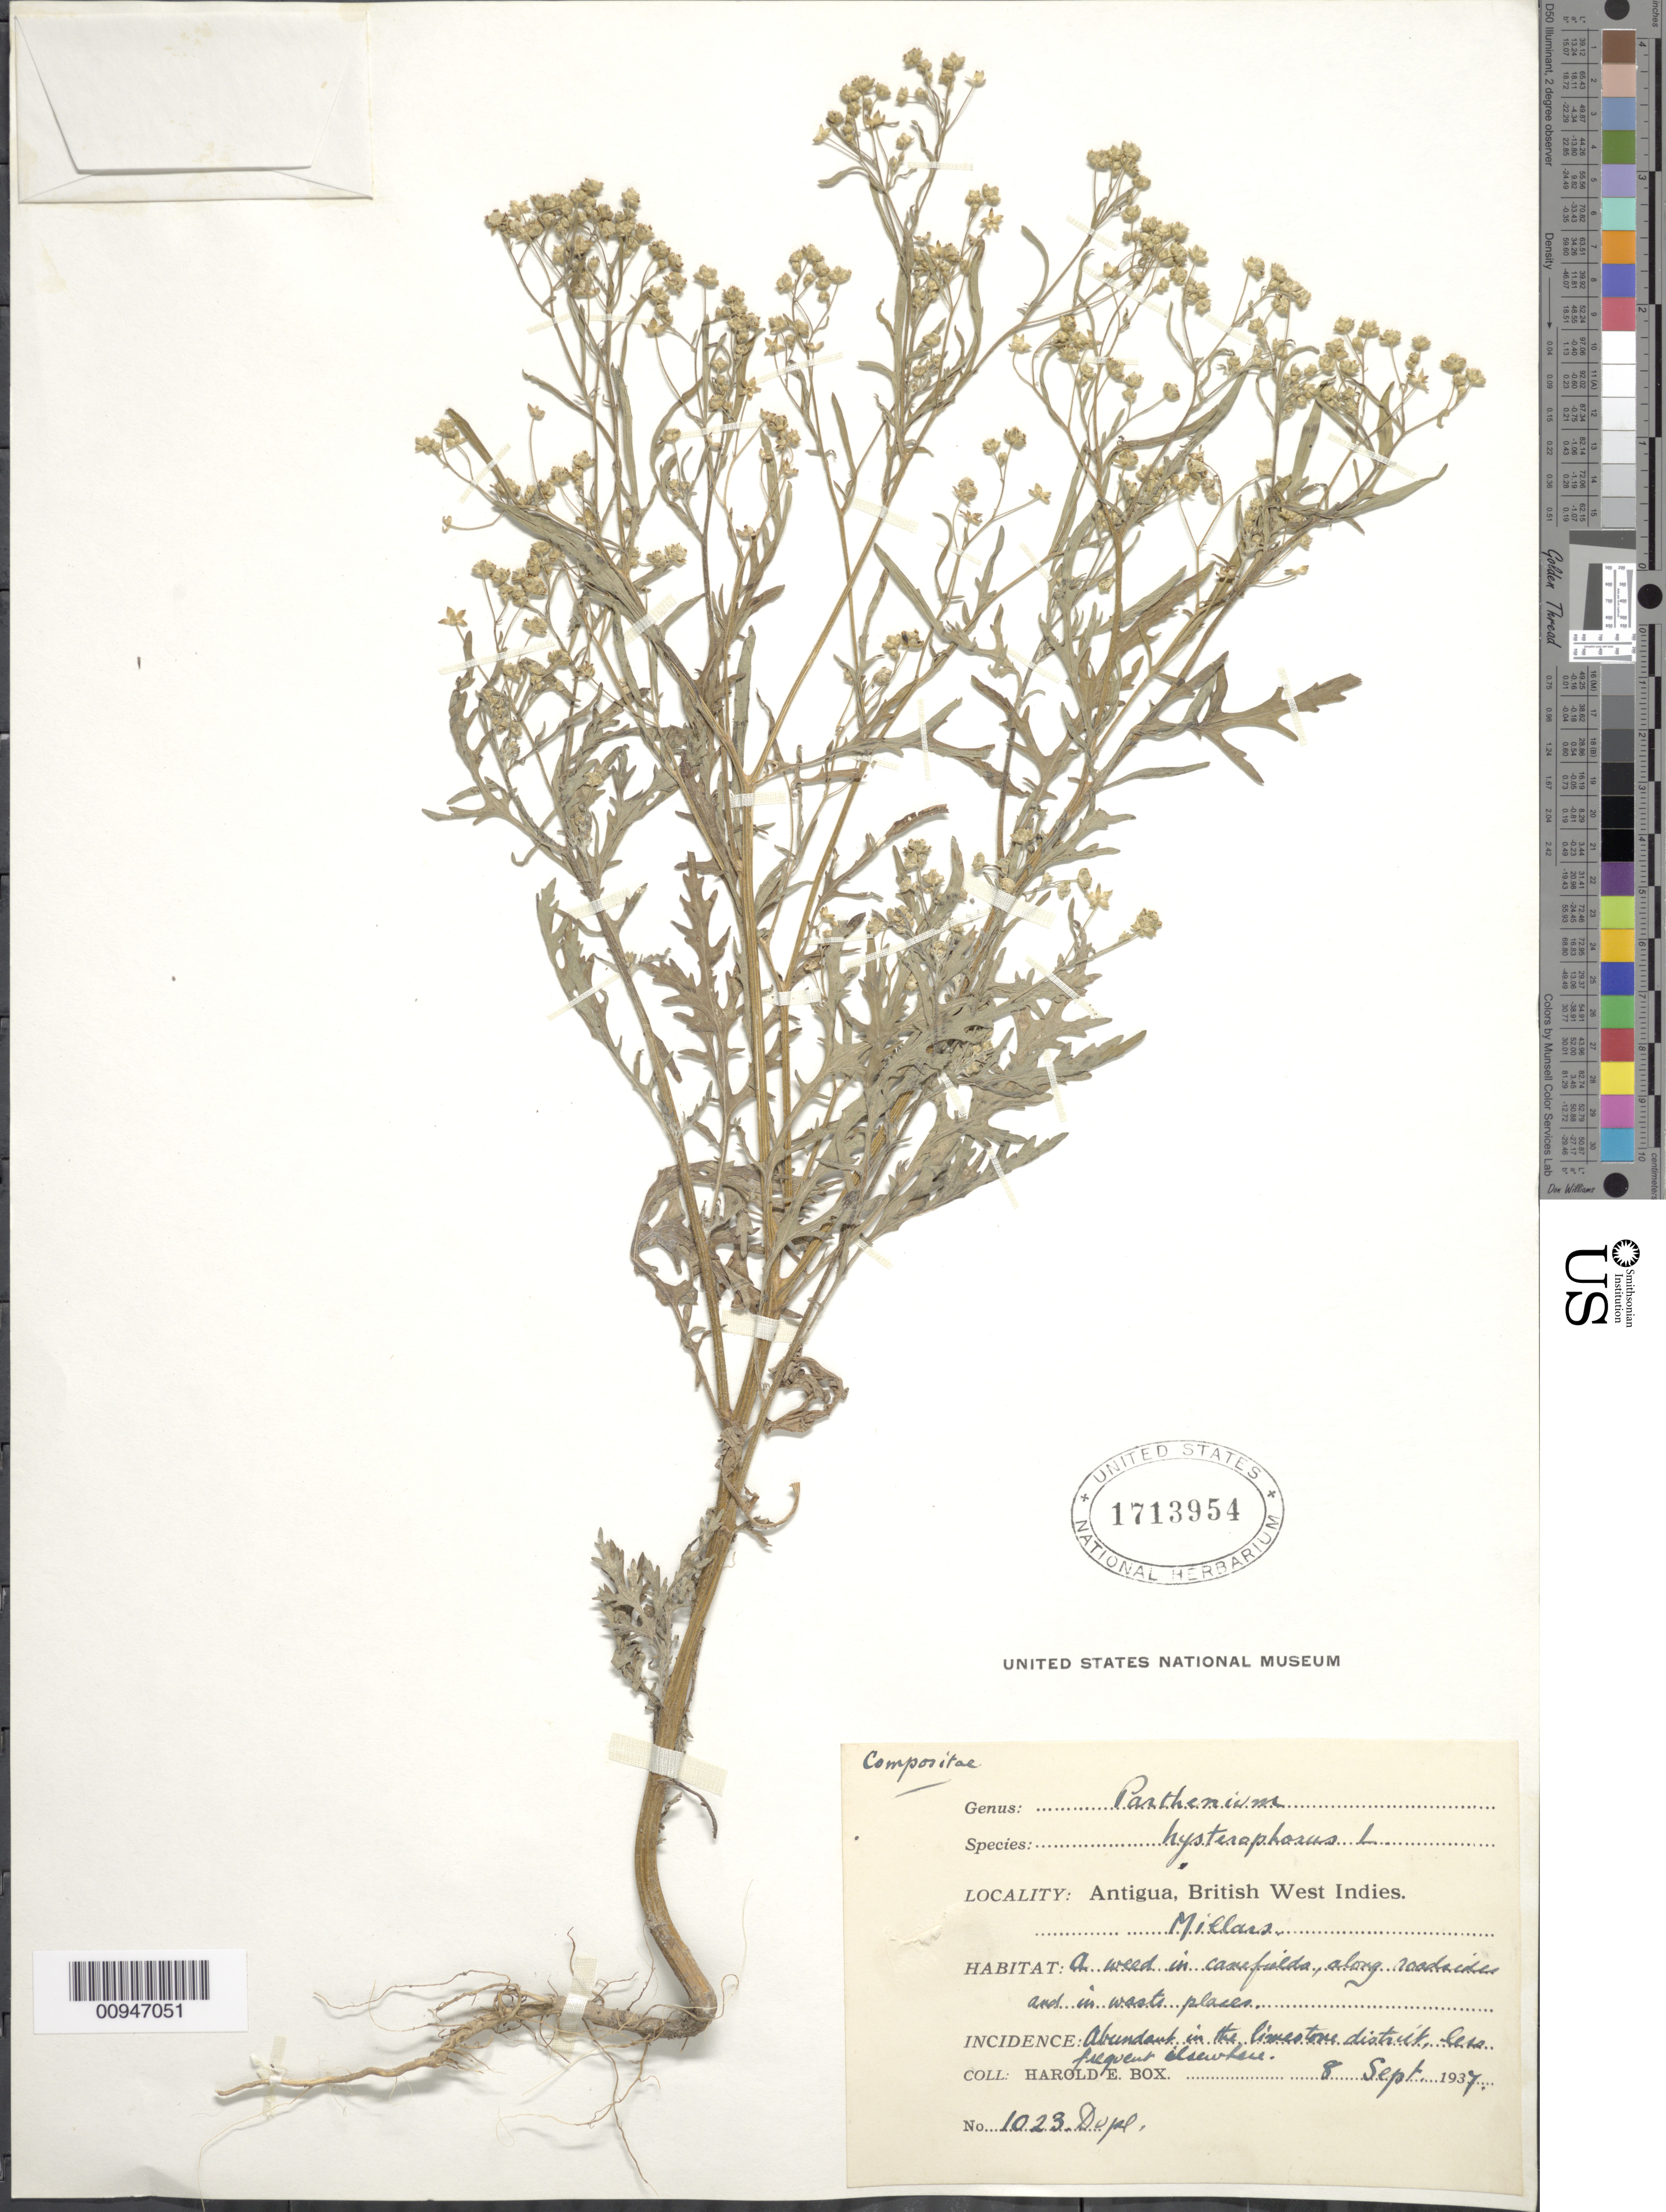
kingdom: Plantae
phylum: Tracheophyta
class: Magnoliopsida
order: Asterales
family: Asteraceae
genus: Parthenium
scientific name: Parthenium hysterophorus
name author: L.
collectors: H. E. Box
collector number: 1023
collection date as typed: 08 Sep 1937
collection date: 1937-09-08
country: Antigua and Barbuda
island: Antigua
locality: Millars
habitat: Canefields along roadsides and in waste places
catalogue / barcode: US 1713954